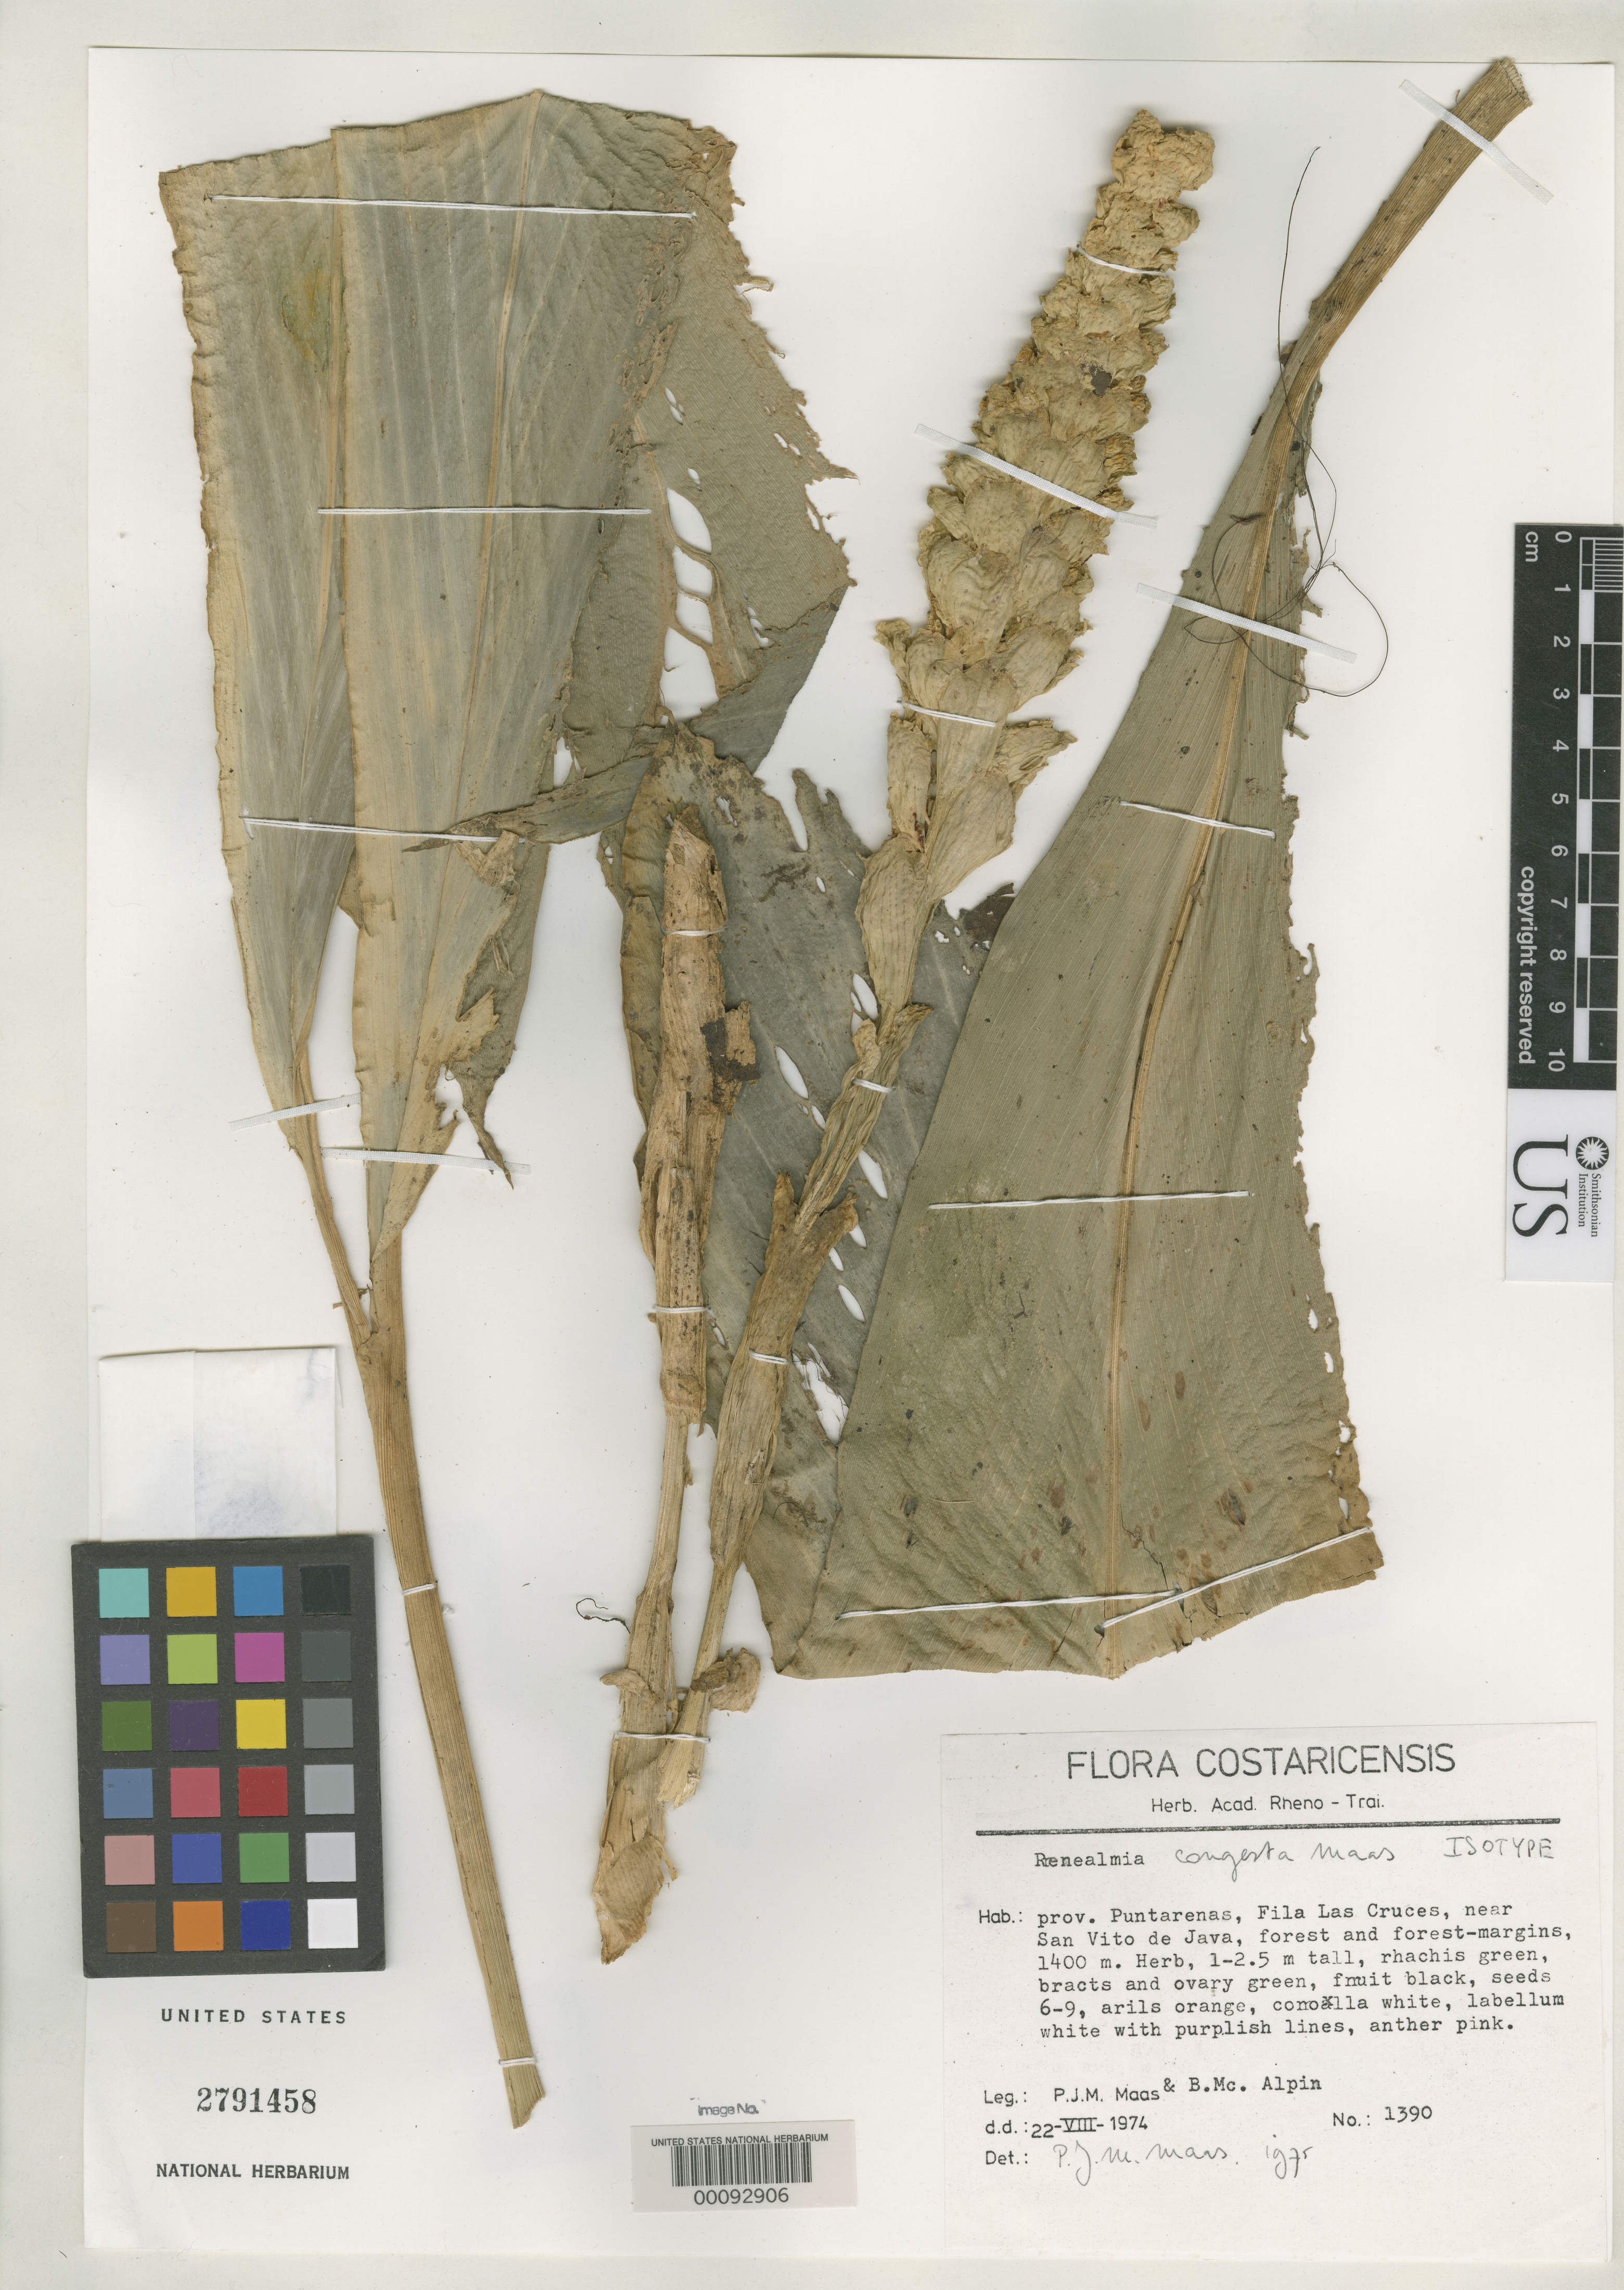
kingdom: Plantae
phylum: Tracheophyta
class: Liliopsida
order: Zingiberales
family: Zingiberaceae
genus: Renealmia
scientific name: Renealmia congesta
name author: Maas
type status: Isotype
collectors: P. Maas & B. Alpin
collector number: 1390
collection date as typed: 22 Aug 1974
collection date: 1974-08-22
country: Costa Rica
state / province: Puntarenas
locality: Fila Las Cruces, near San Vito de Java.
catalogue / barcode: US 2791458